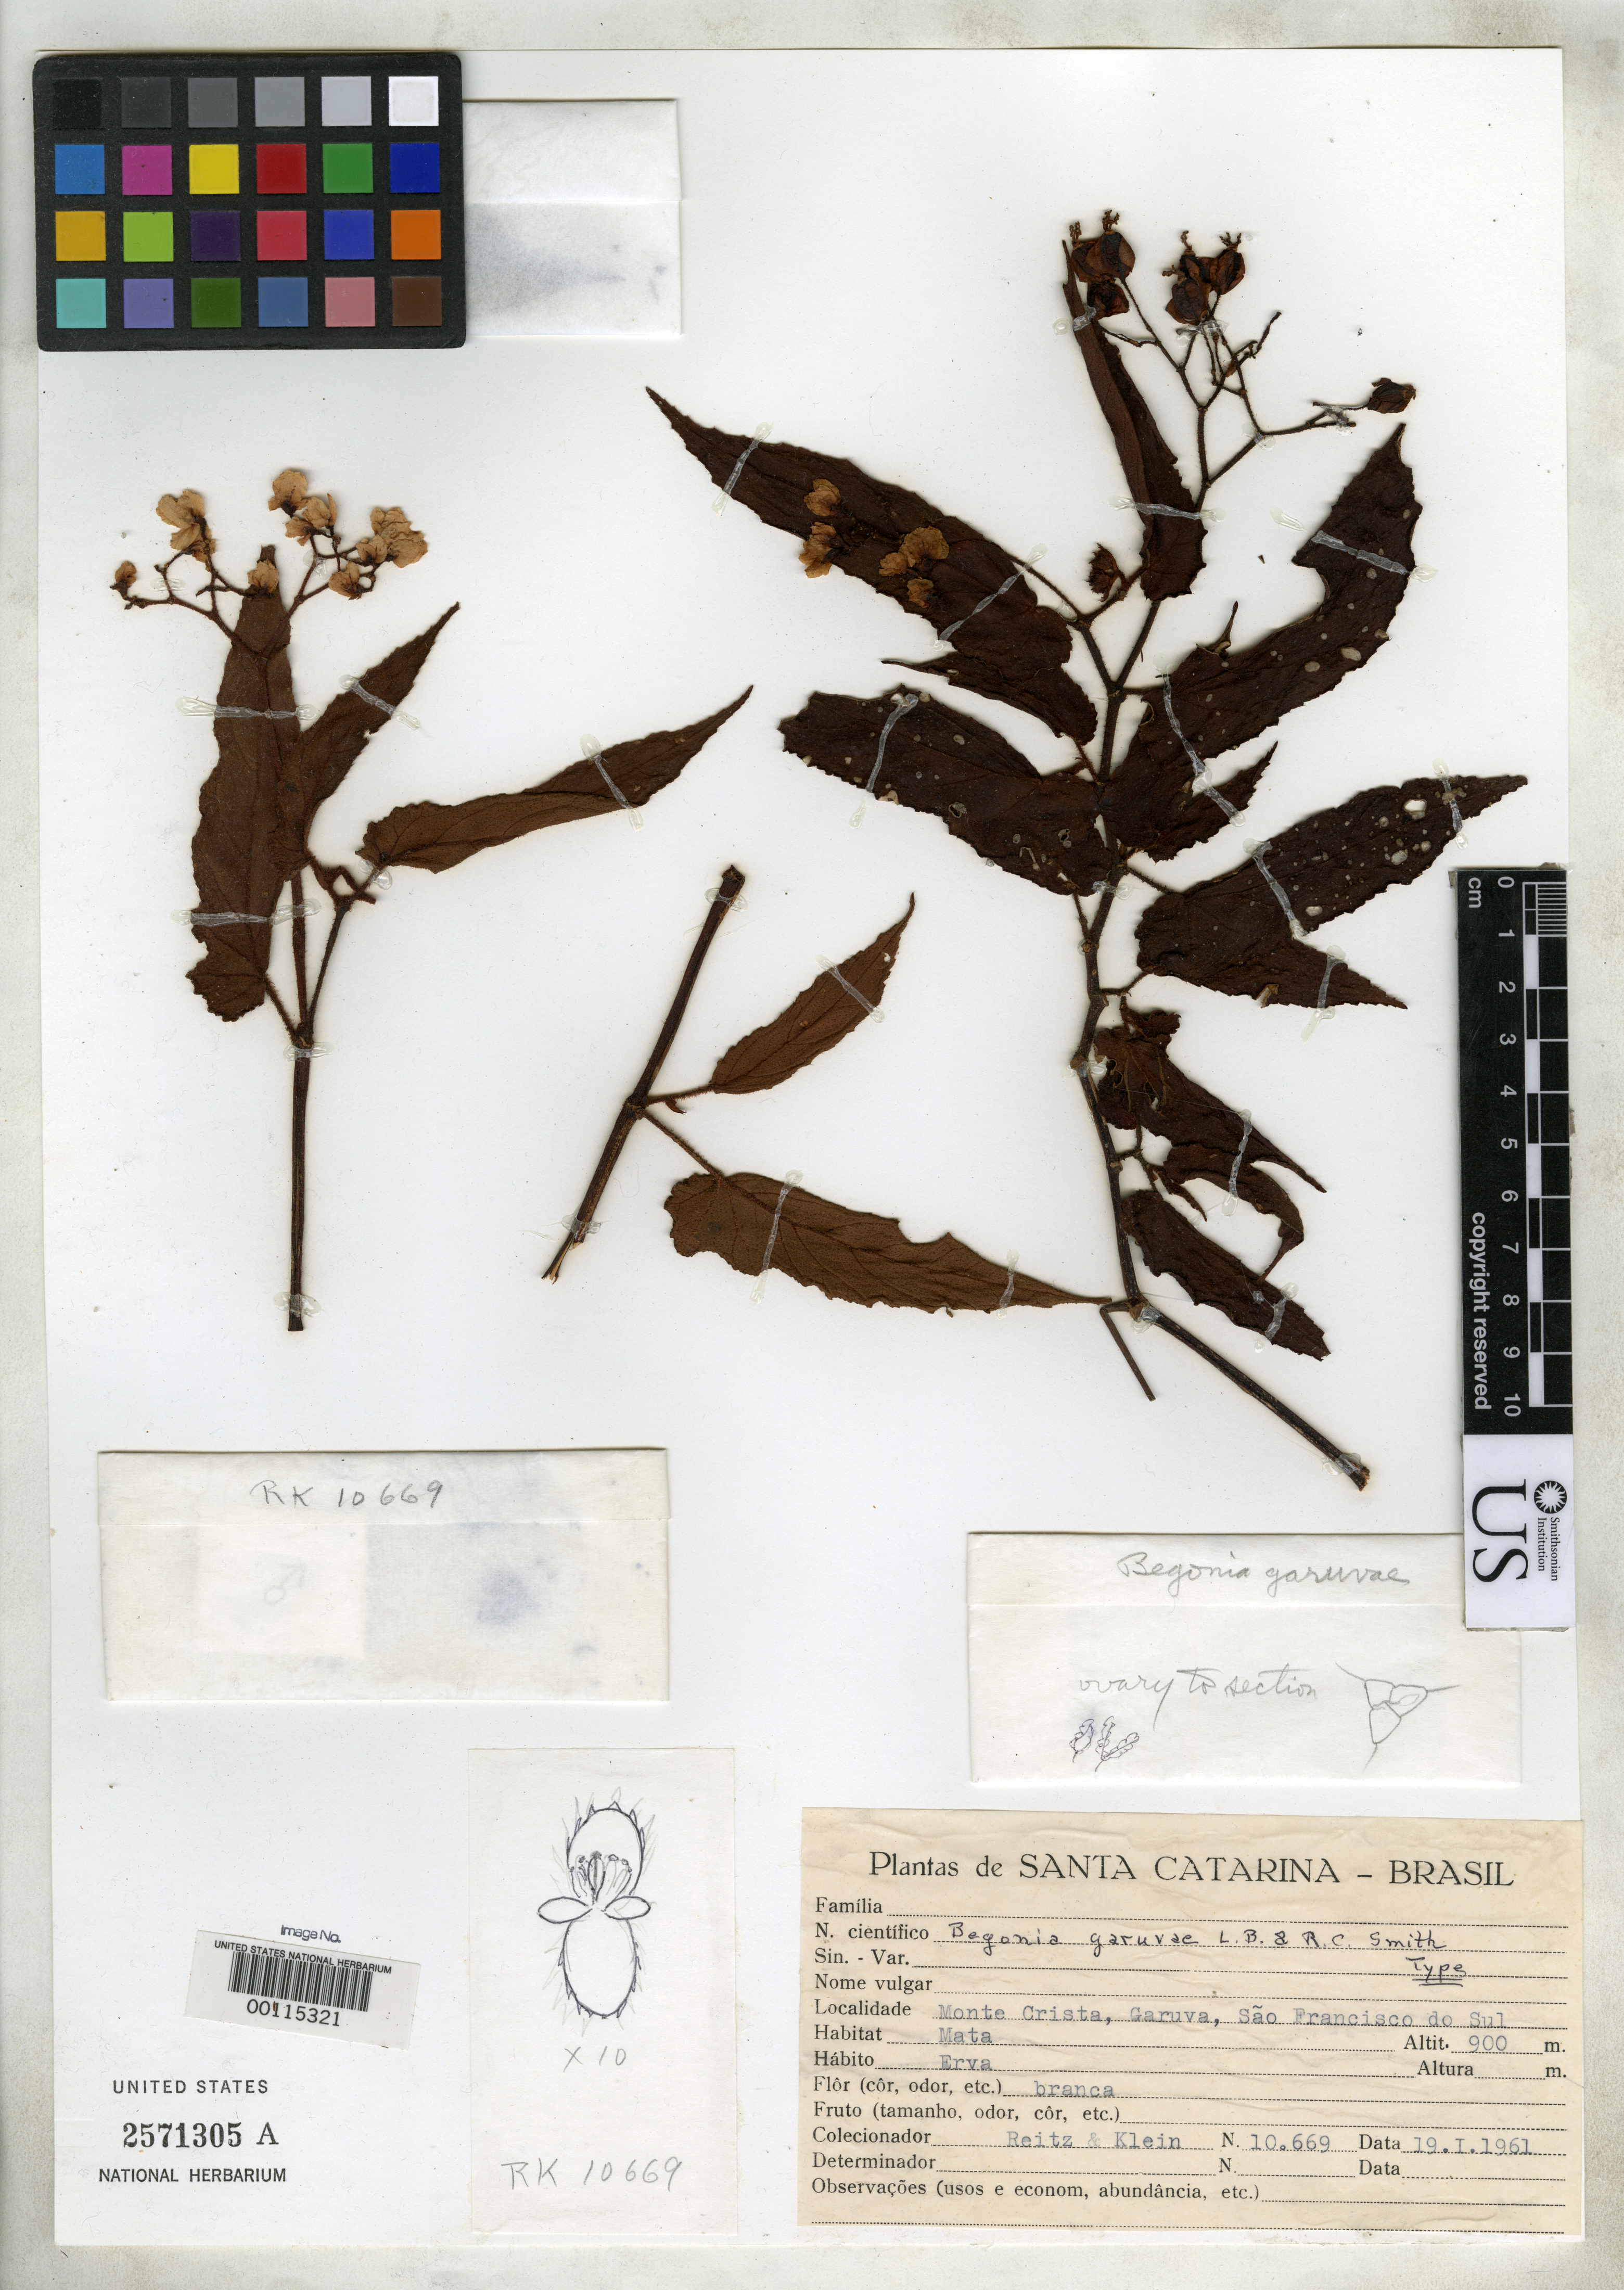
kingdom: Plantae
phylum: Tracheophyta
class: Magnoliopsida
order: Cucurbitales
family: Begoniaceae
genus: Begonia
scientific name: Begonia garuvae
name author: L.B. Sm.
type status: Holotype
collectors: R. Reitz & R. M. Klein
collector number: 10669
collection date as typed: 19 Jan 1961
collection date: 1961-01-19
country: Brazil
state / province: Santa Catarina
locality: Garuva.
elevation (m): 900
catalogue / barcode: US 2571305A